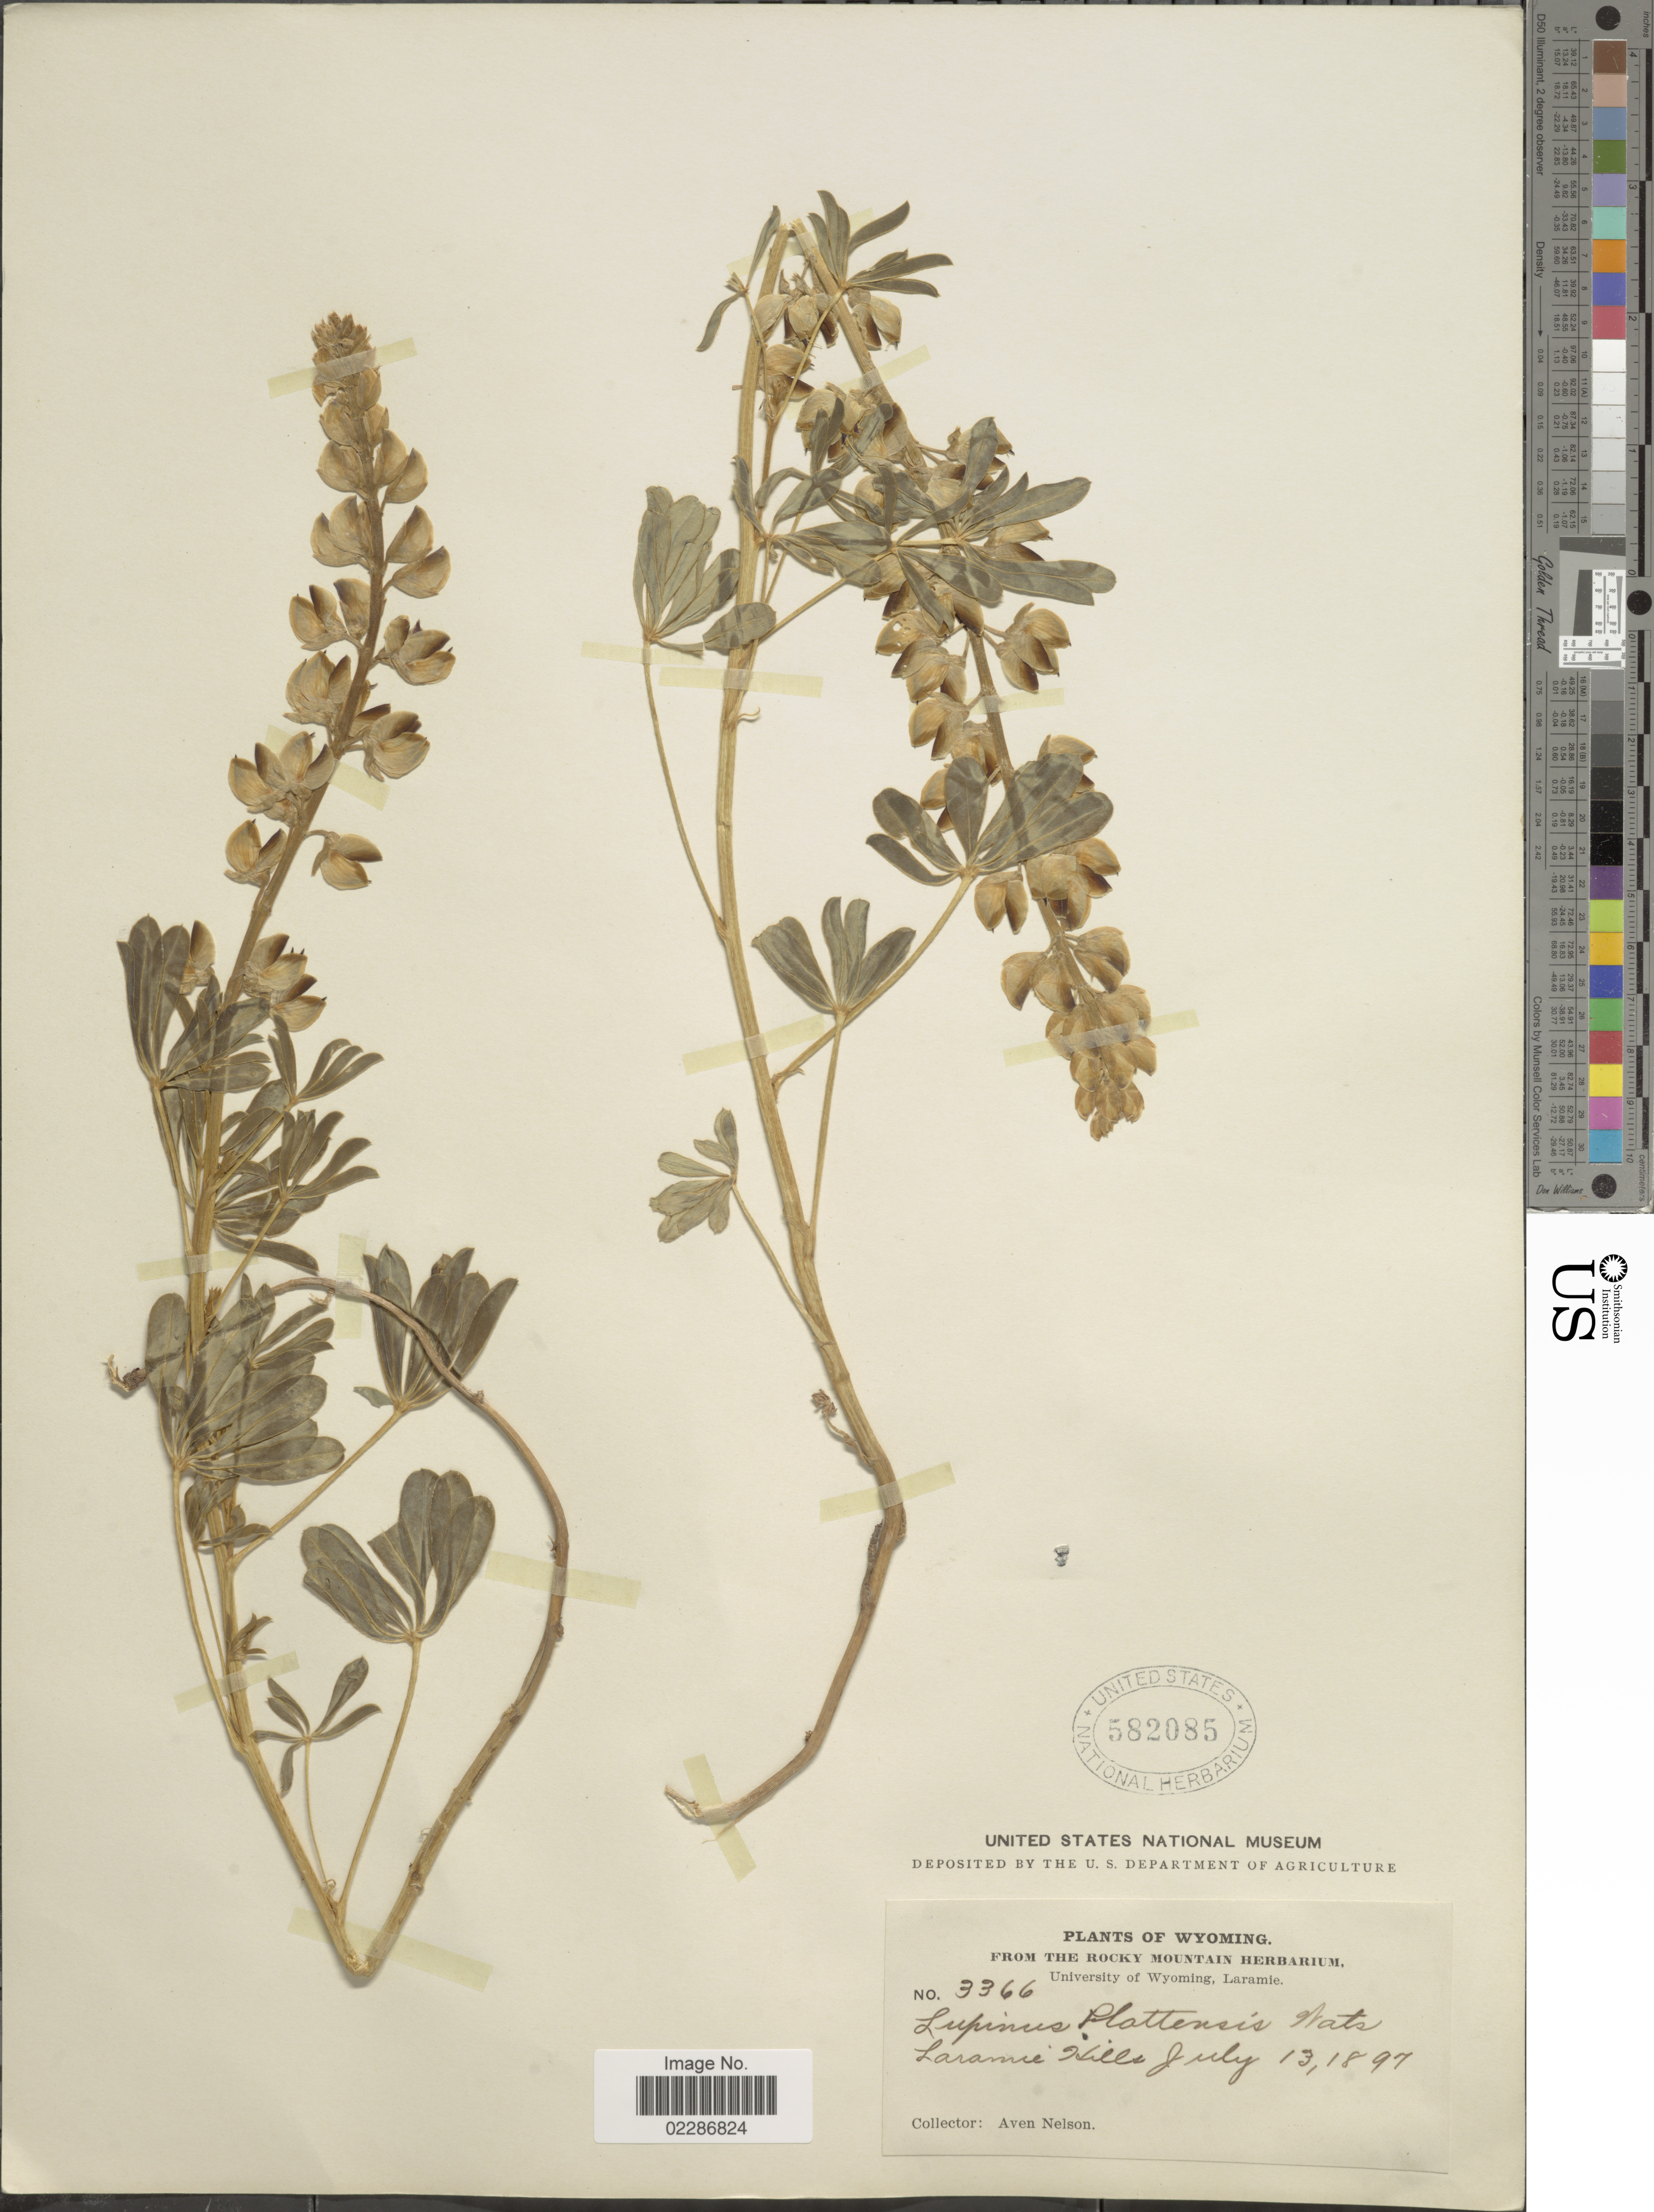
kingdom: Plantae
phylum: Tracheophyta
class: Magnoliopsida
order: Fabales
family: Fabaceae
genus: Lupinus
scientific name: Lupinus plattensis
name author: S. Watson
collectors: A. Nelson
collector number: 3366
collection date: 1897-07-13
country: United States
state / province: Wyoming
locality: Laramie Hills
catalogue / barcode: US 582085